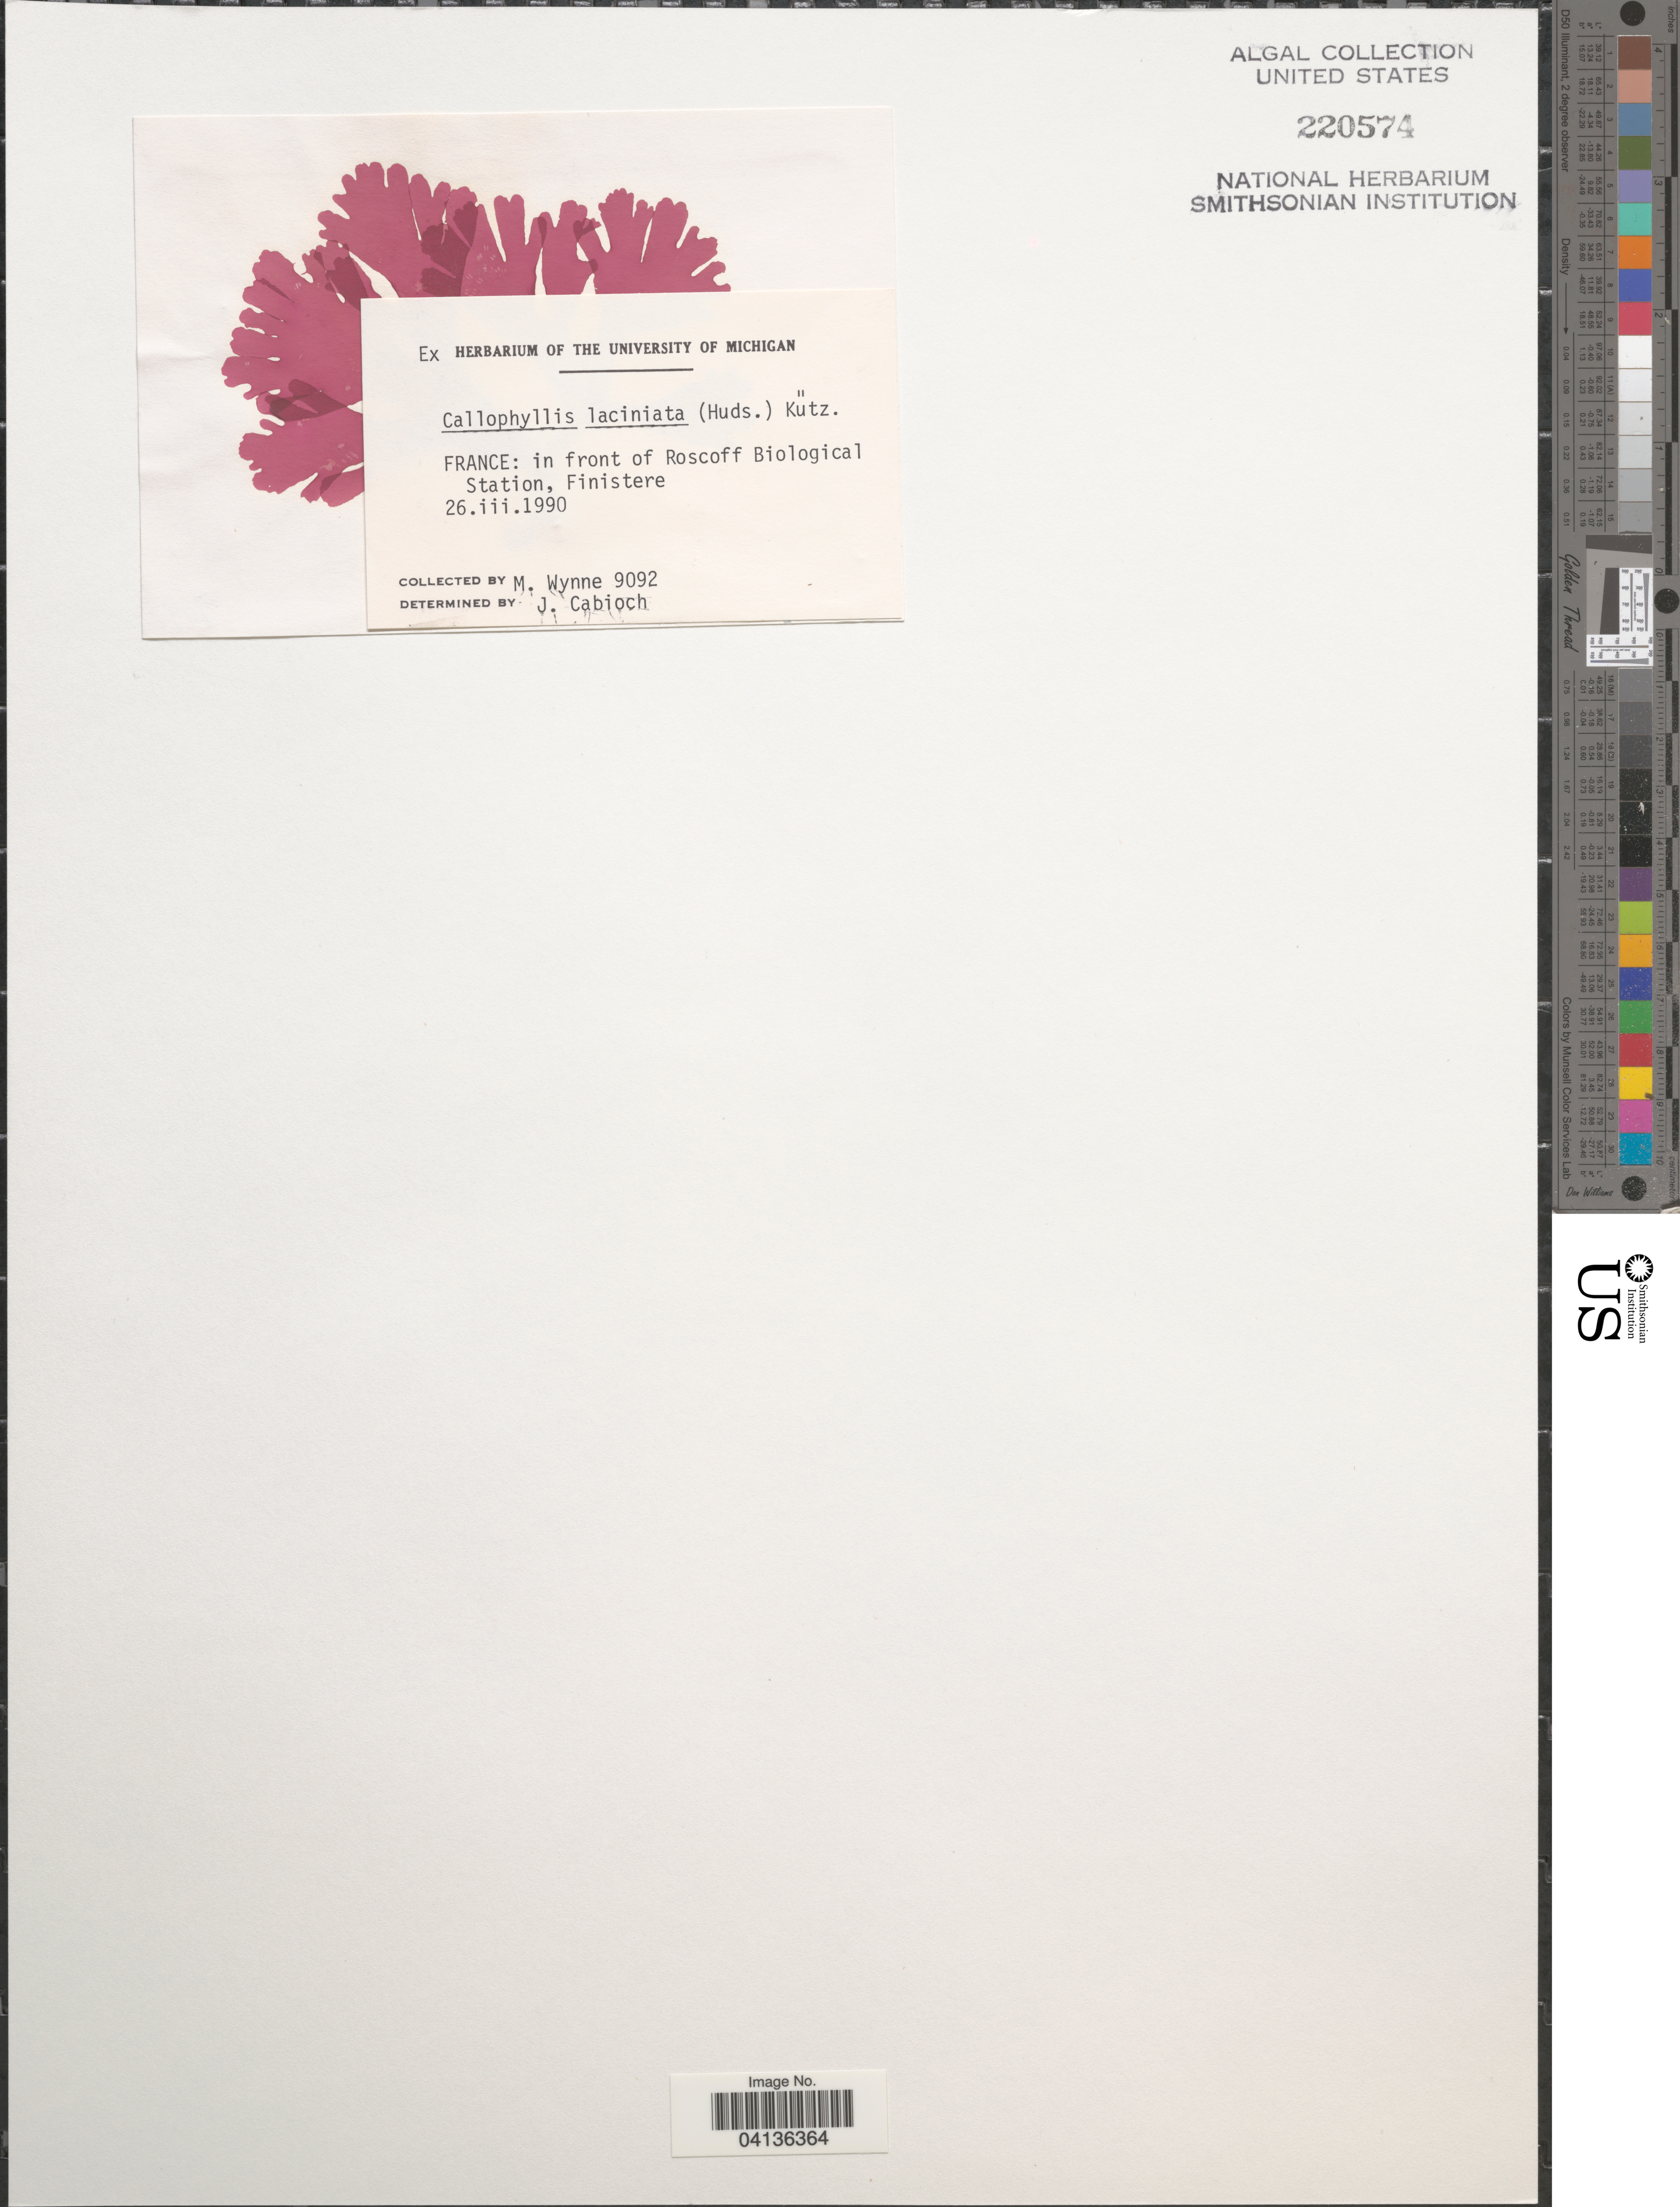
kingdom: Plantae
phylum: Rhodophyta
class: Florideophyceae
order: Gigartinales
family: Kallymeniaceae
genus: Metacallophyllis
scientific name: Metacallophyllis laciniata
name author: (Hudson) Vergés & L. Le Gall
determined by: Algae name updating Project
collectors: M.J. Wynne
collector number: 9092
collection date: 1990-03-26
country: France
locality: In front of Roscoff Biological Station, Finistere.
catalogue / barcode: US 220574